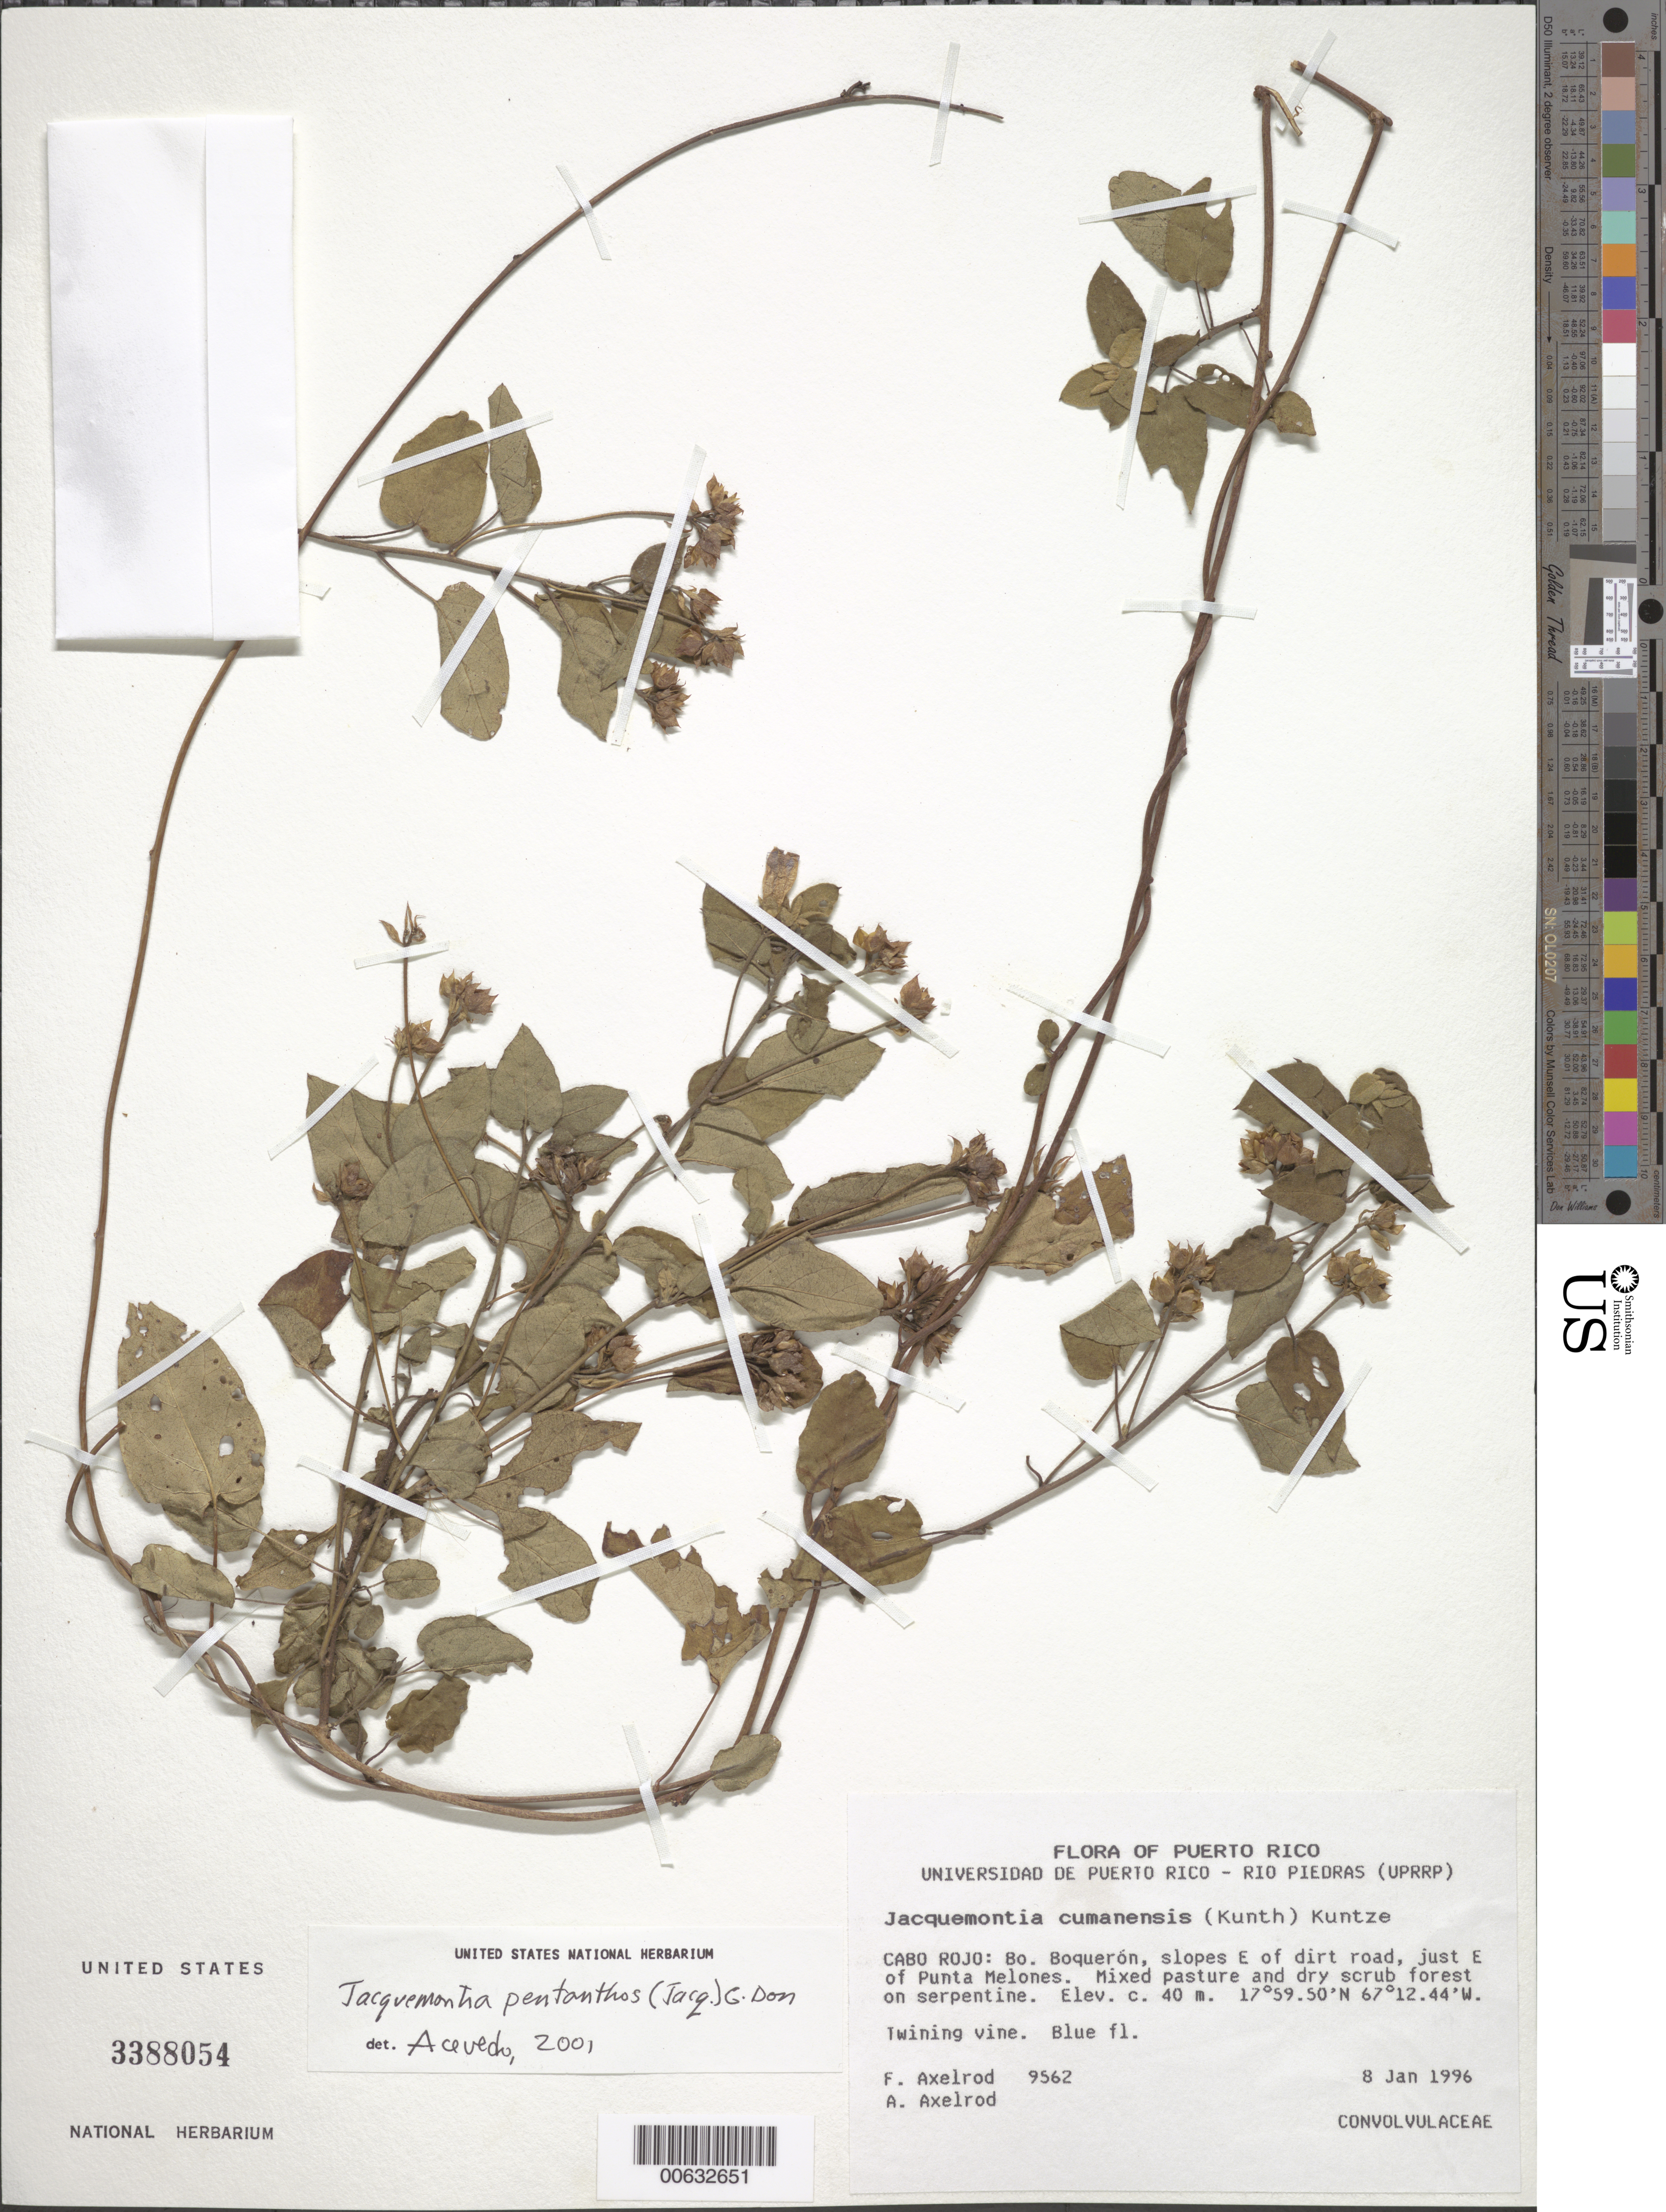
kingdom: Plantae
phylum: Tracheophyta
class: Magnoliopsida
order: Solanales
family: Convolvulaceae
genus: Jacquemontia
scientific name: Jacquemontia cumanensis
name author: (Kuntze) Kuntze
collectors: F. S. Axelrod & A. Axelrod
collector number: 9562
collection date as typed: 08 Jan 1996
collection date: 1996-01-08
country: Puerto Rico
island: Greater Antilles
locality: Cabo Rojo: Bo. Boquerón, slopes E of dirt road, just E of Punta Melones.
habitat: Mixed pasture and dry scrub forest on serpentine.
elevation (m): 40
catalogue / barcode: US 3388054